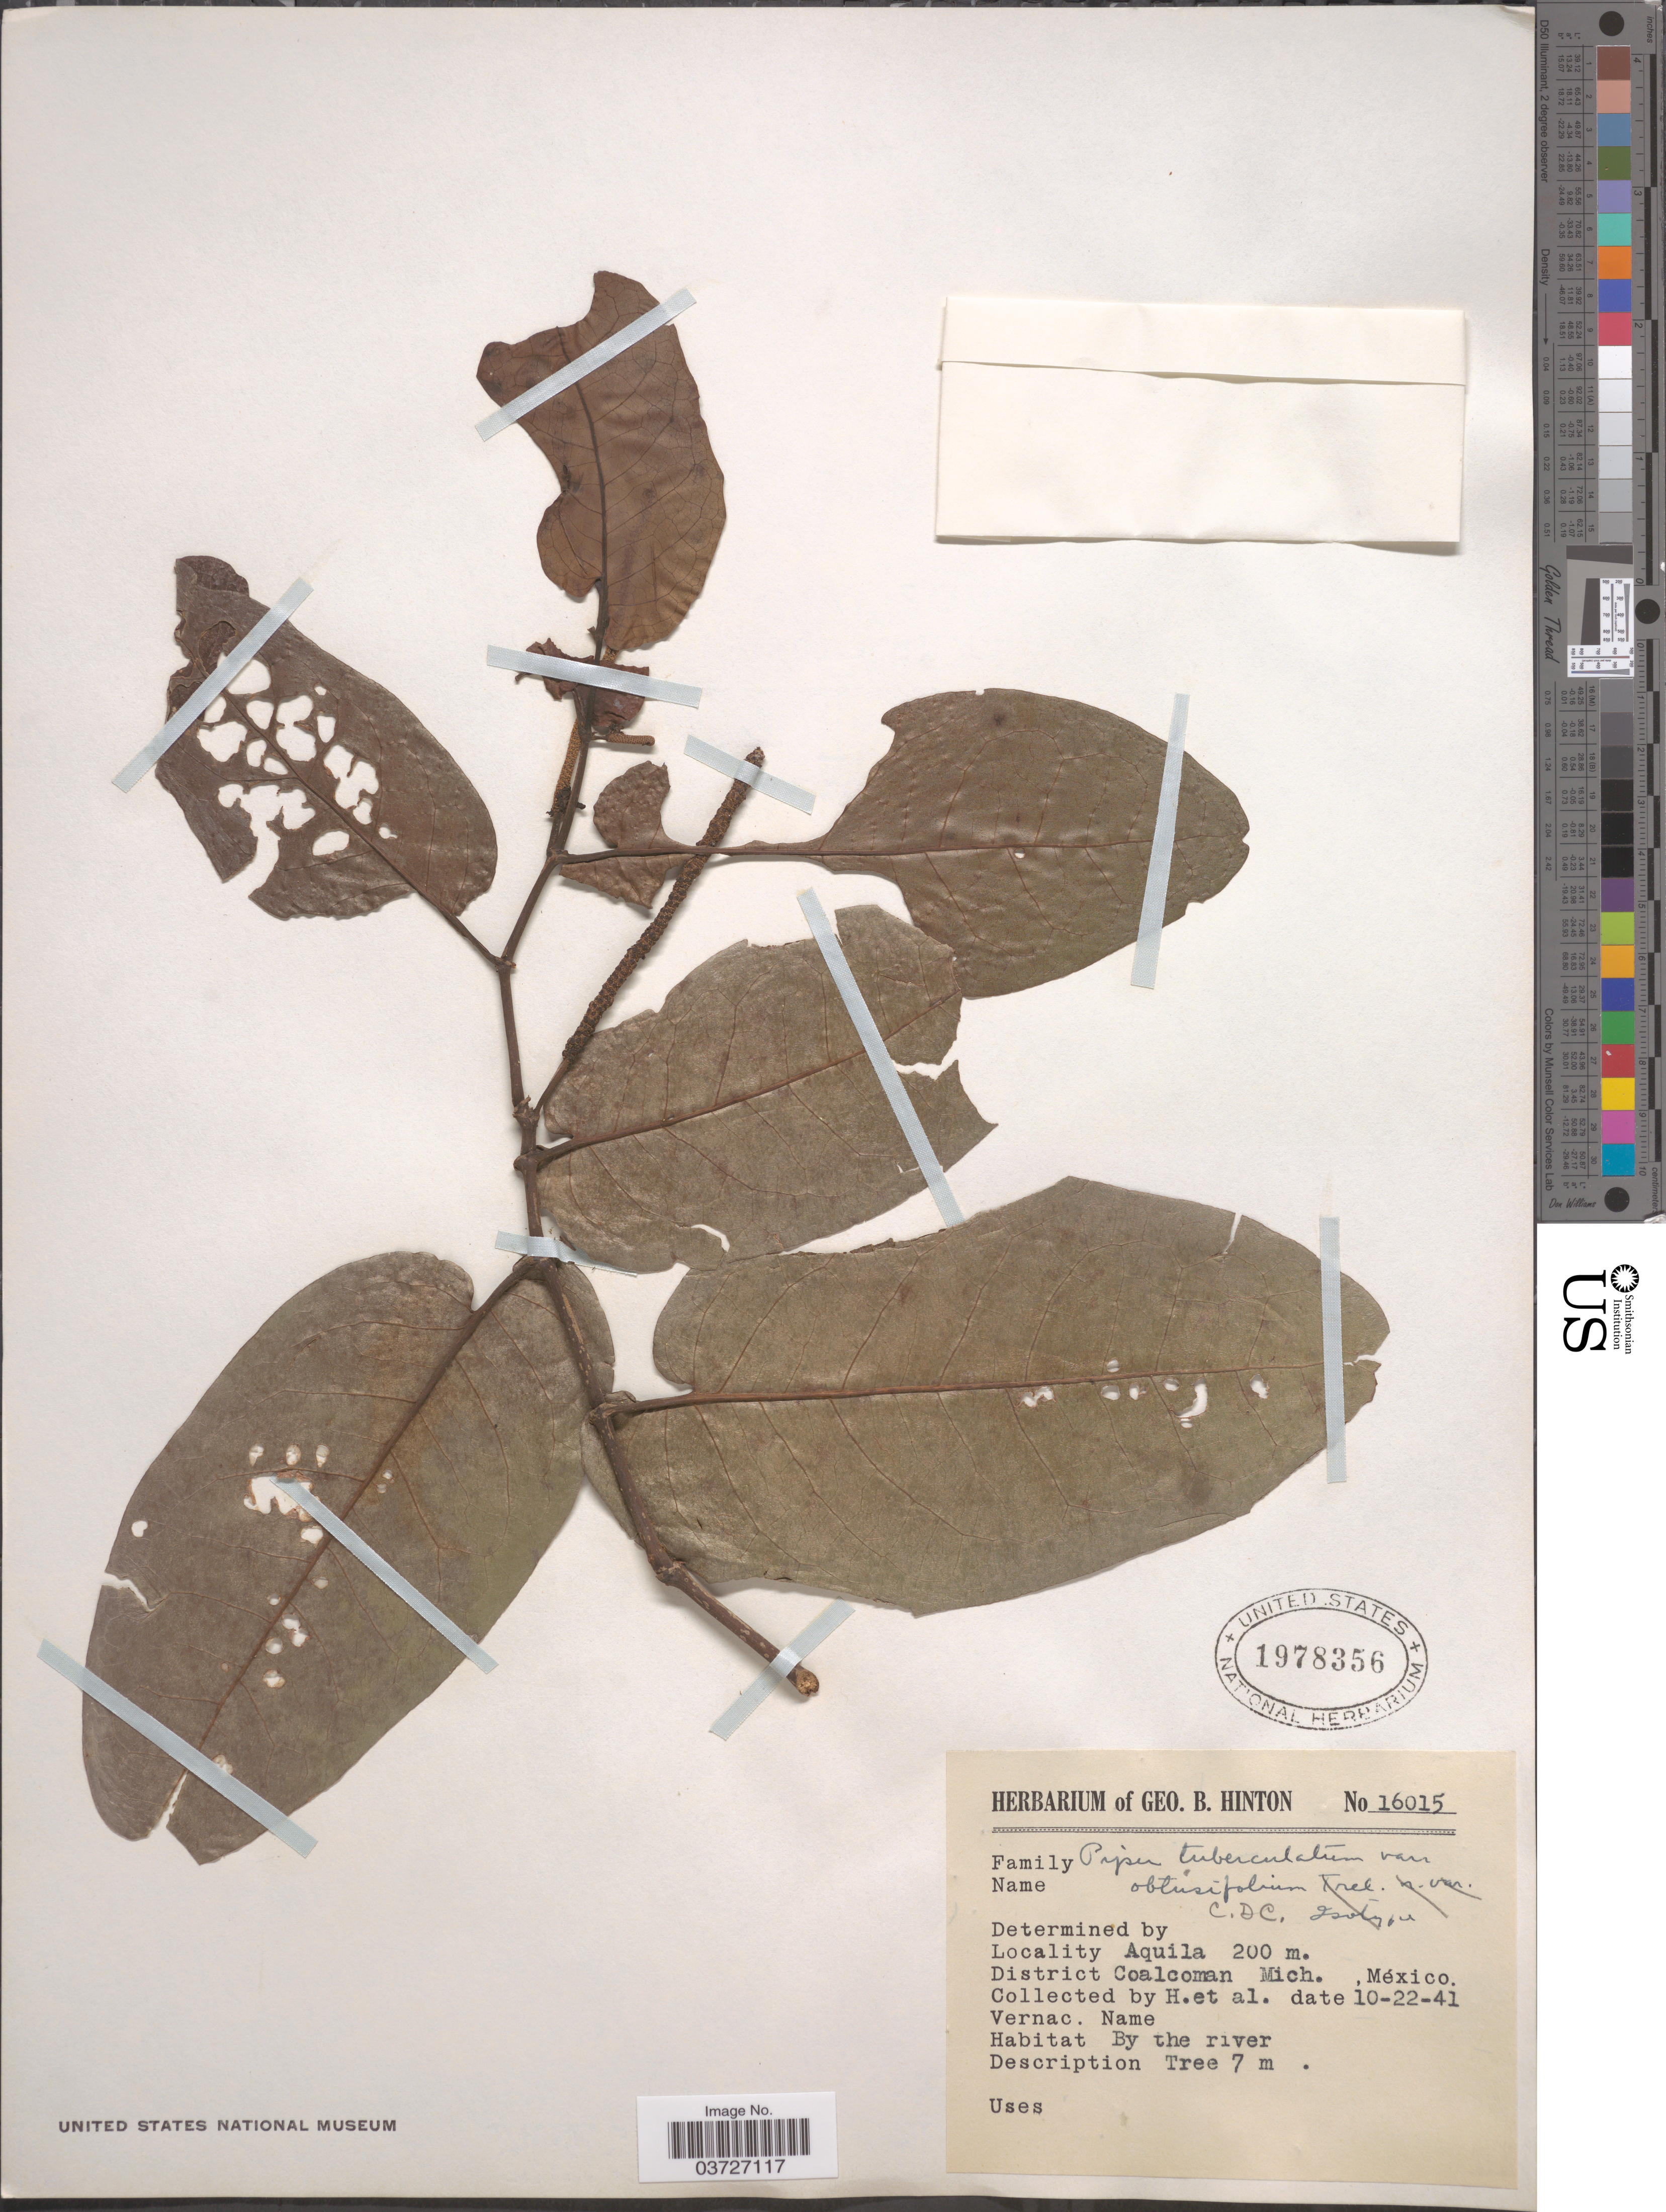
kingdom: Plantae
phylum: Tracheophyta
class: Magnoliopsida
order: Piperales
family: Piperaceae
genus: Piper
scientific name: Piper tuberculatum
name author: Jacq.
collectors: G. B. Hinton & et al.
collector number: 16015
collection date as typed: Transcribed d/m/y: 22/10/41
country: Mexico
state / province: Michoacán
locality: Aquila, District Coalcoman Mich.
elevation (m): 200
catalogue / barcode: US 1978356